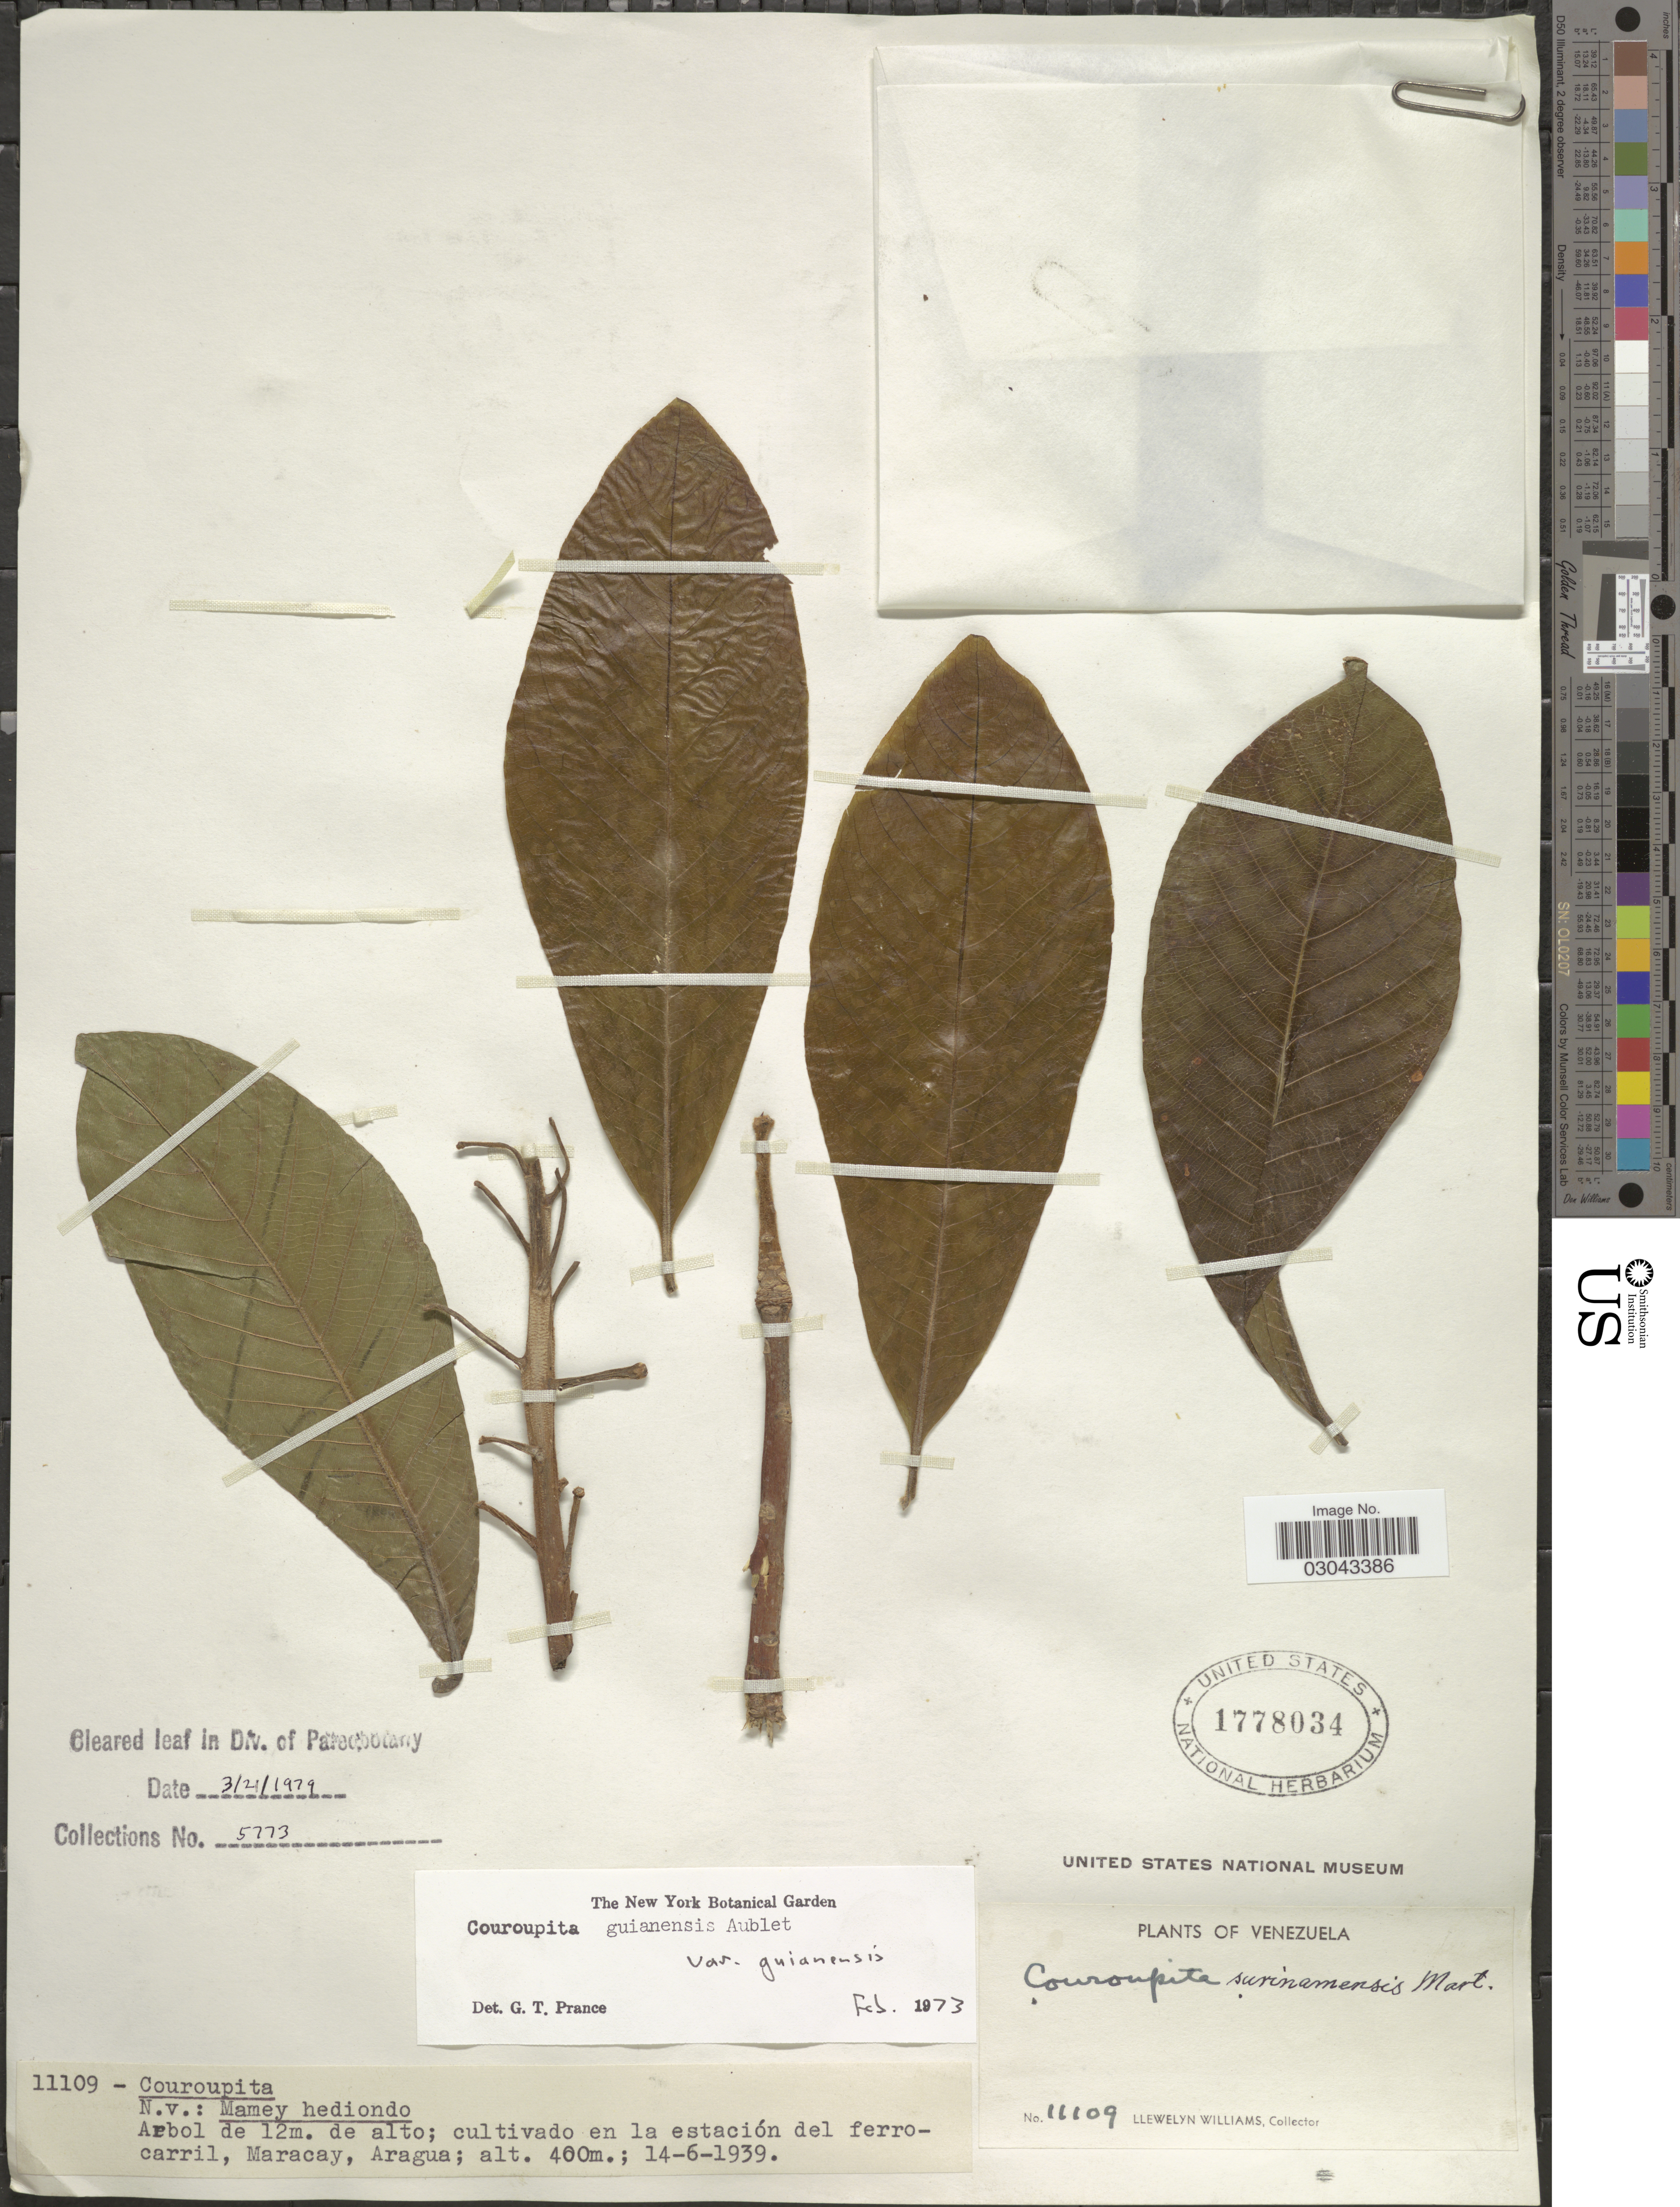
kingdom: Plantae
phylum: Tracheophyta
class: Magnoliopsida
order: Ericales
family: Lecythidaceae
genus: Couroupita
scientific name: Couroupita guianensis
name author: Aubl.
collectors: Ll. Williams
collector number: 11109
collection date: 1939-06-14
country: Venezuela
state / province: Aragua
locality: Maracay, Aragua.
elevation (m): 400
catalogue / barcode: US 1778034